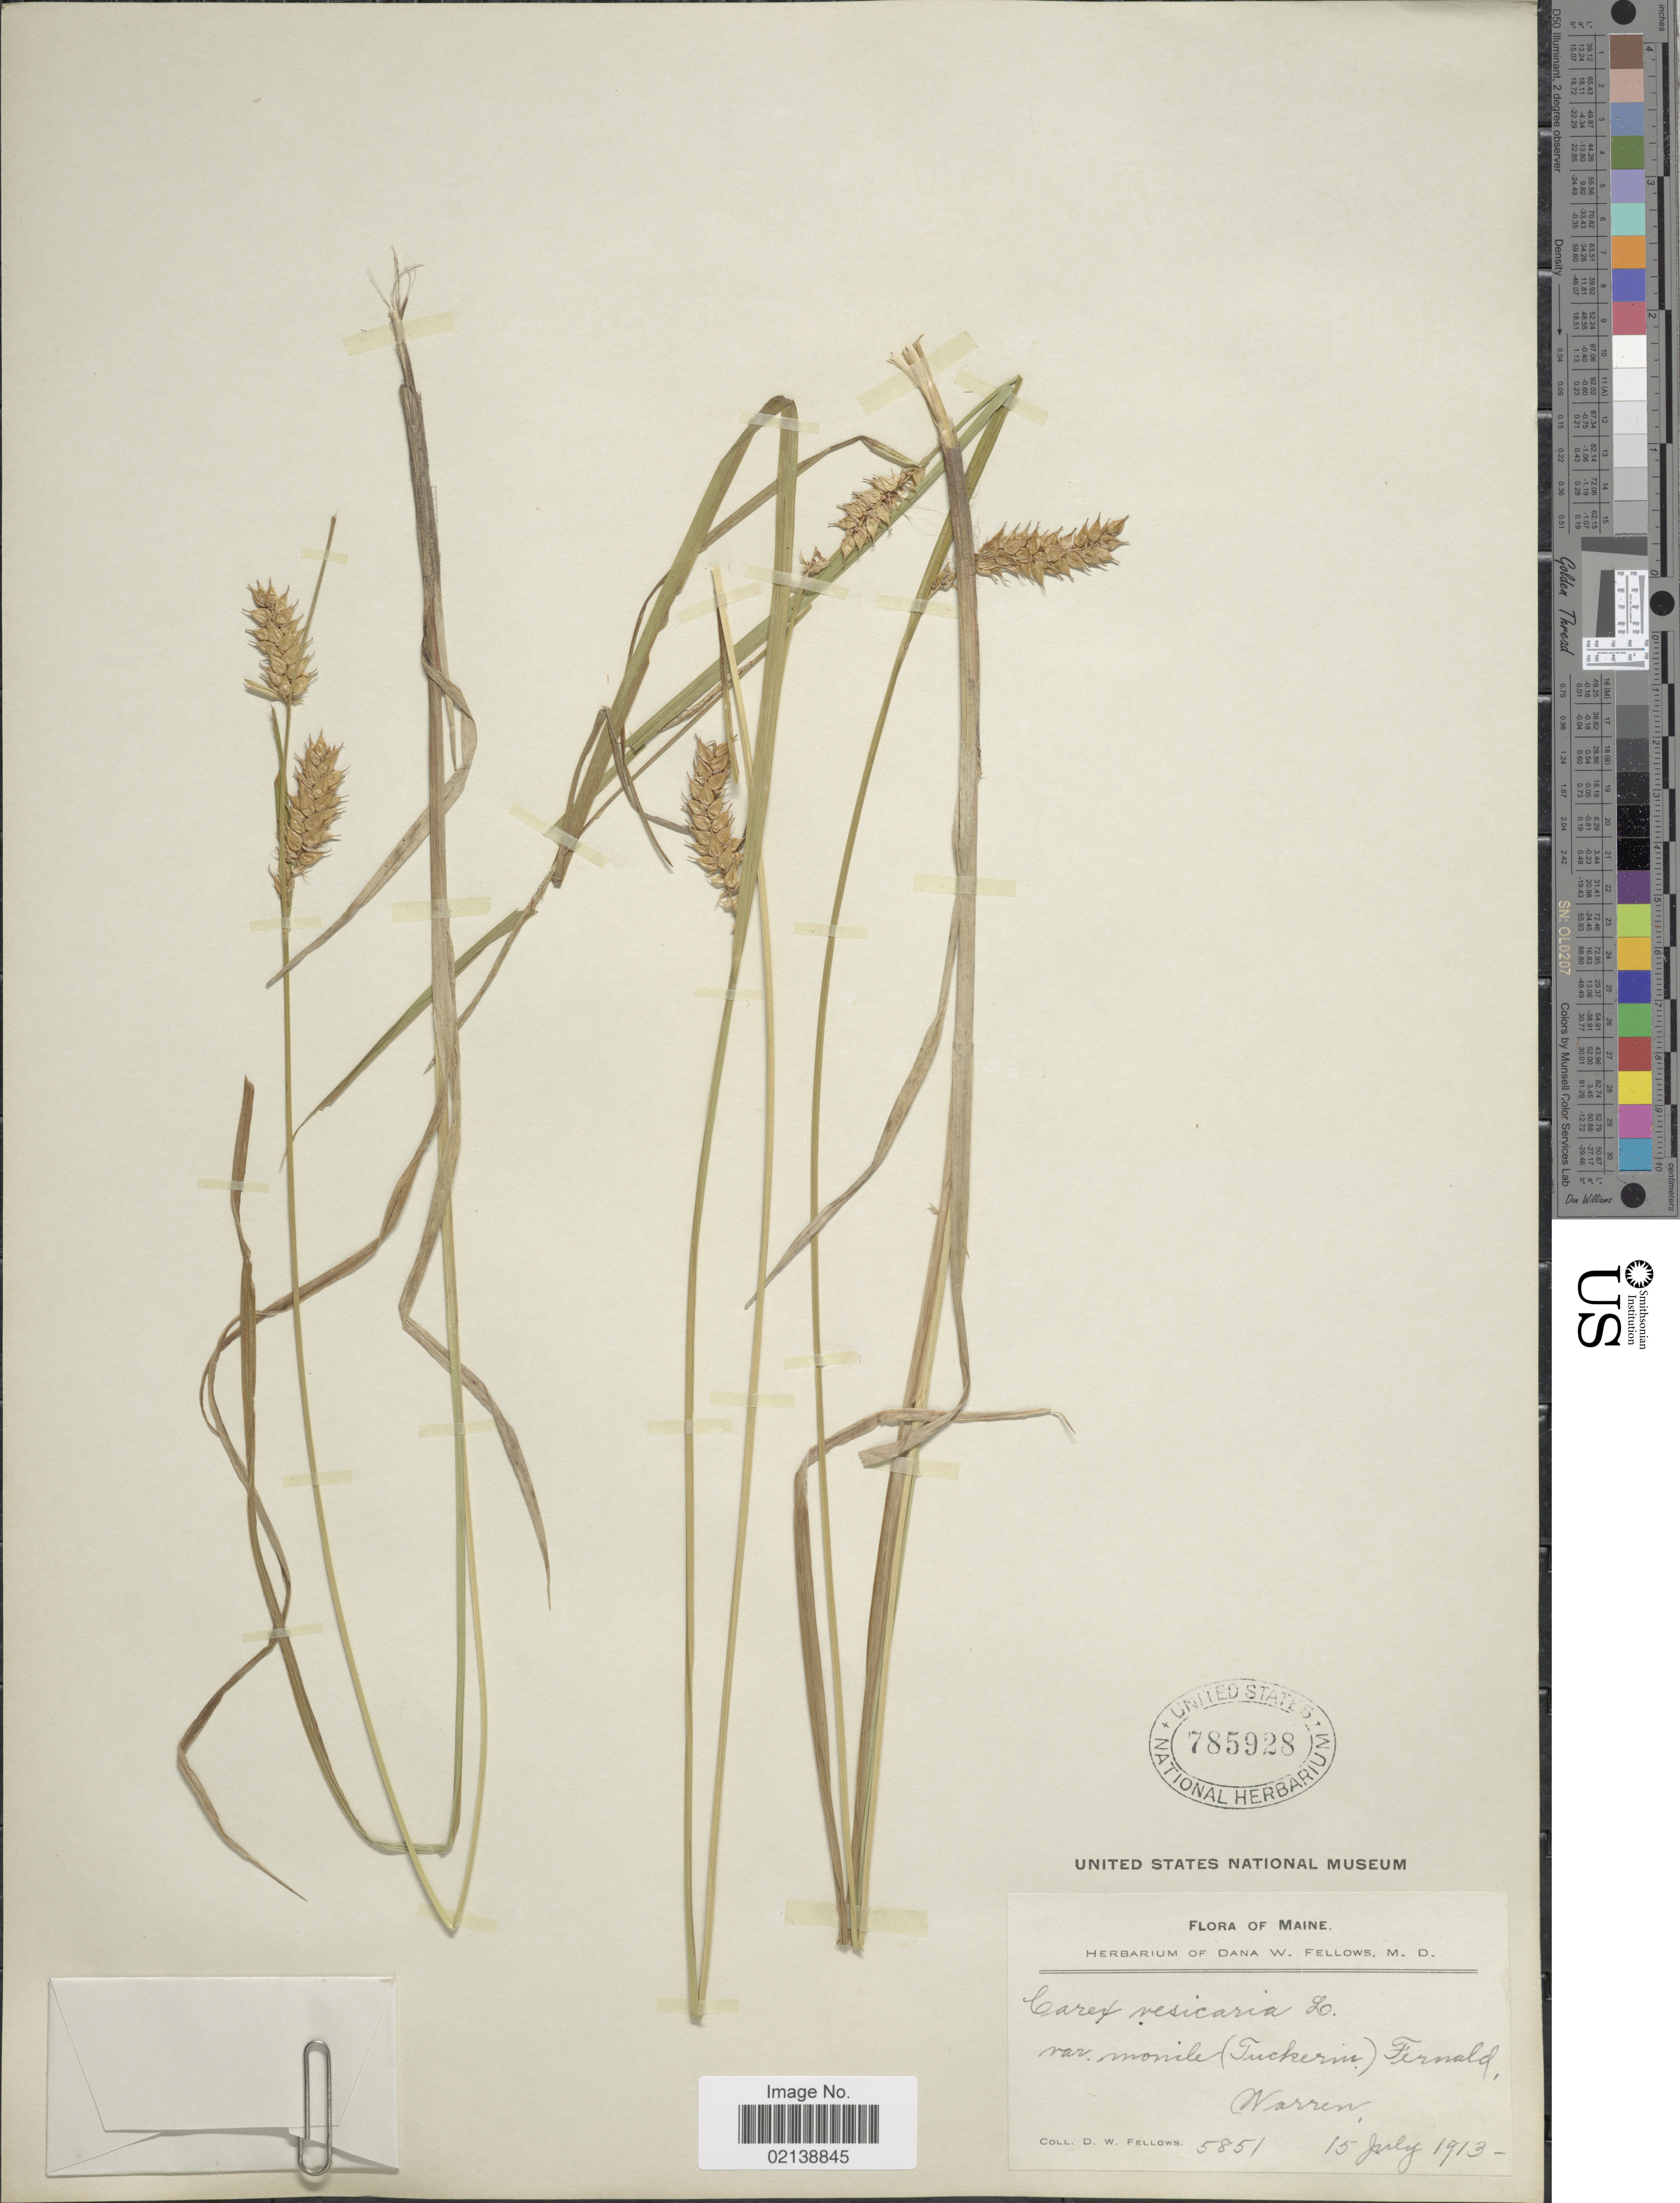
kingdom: Plantae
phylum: Tracheophyta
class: Liliopsida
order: Poales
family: Cyperaceae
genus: Carex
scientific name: Carex vesicaria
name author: L.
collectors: D. W. Fellows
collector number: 5851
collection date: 1913-07-15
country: United States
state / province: Maine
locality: Warren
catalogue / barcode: US 785928